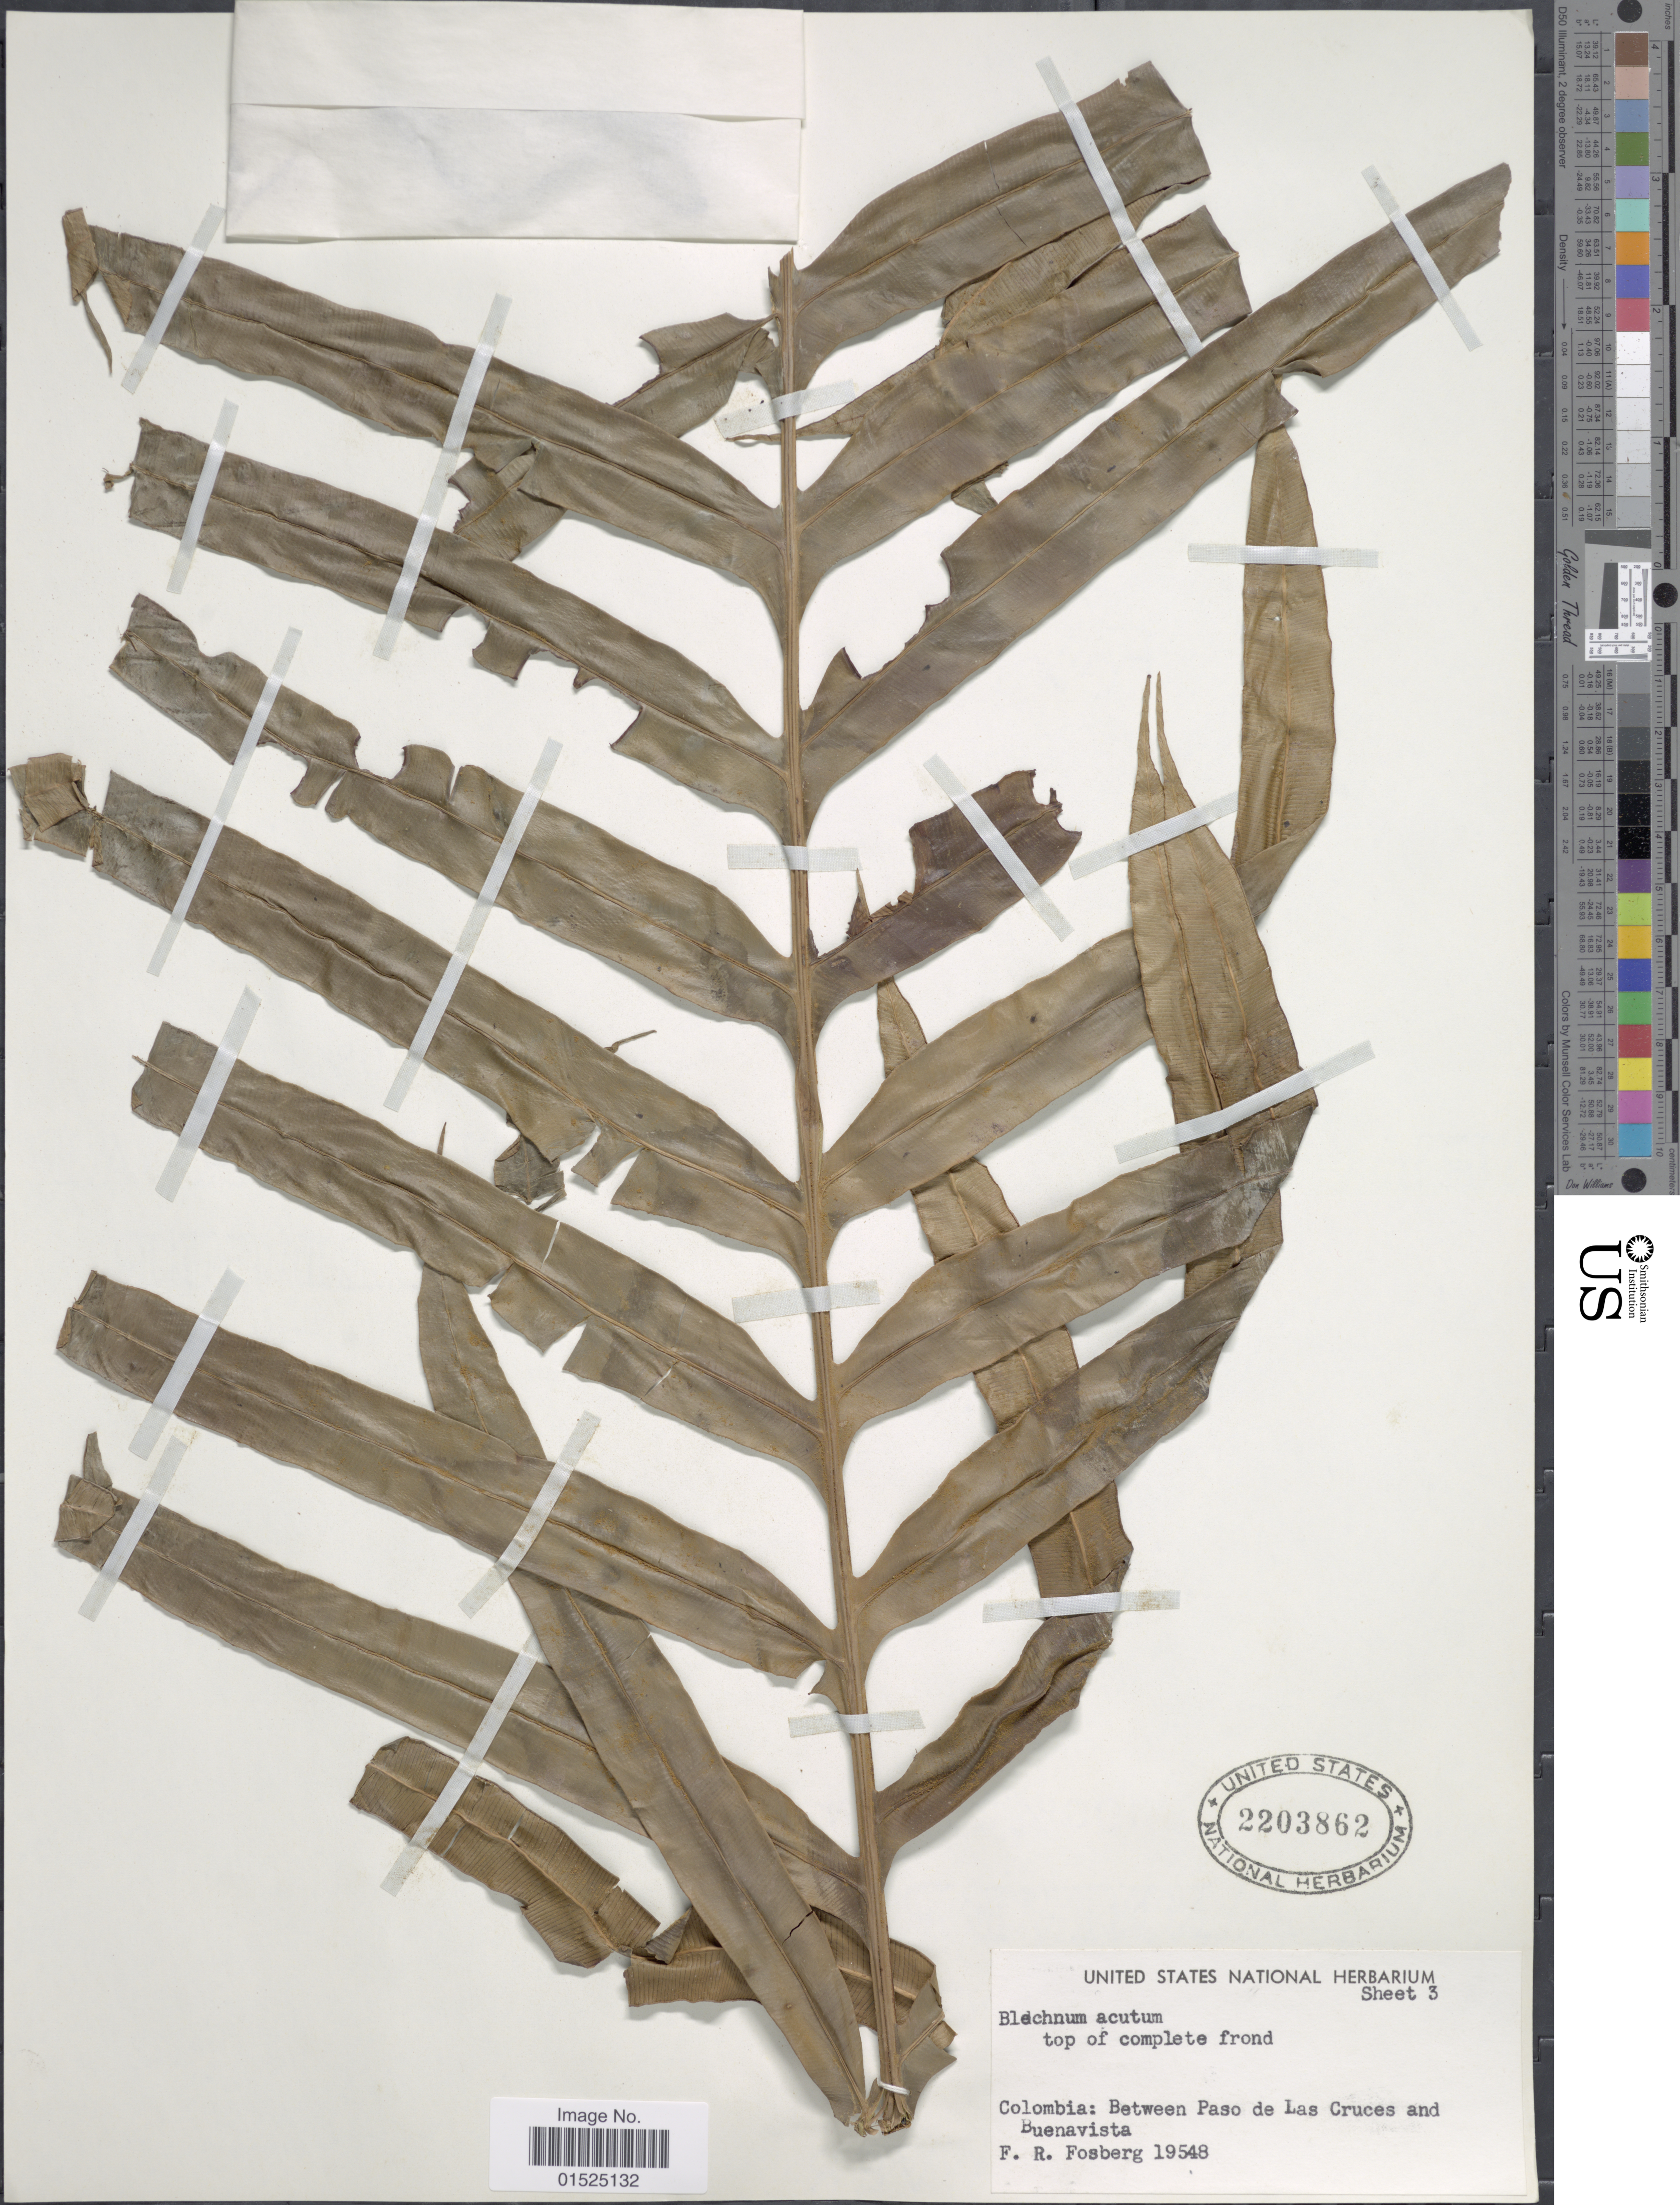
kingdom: Plantae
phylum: Tracheophyta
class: Polypodiopsida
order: Polypodiales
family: Blechnaceae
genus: Blechnum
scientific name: Blechnum acutum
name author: (Desv.) Mett.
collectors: F. R. Fosberg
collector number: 19548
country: Colombia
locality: Between Paso de Las Cruces and Buenavista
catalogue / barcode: US 2203862